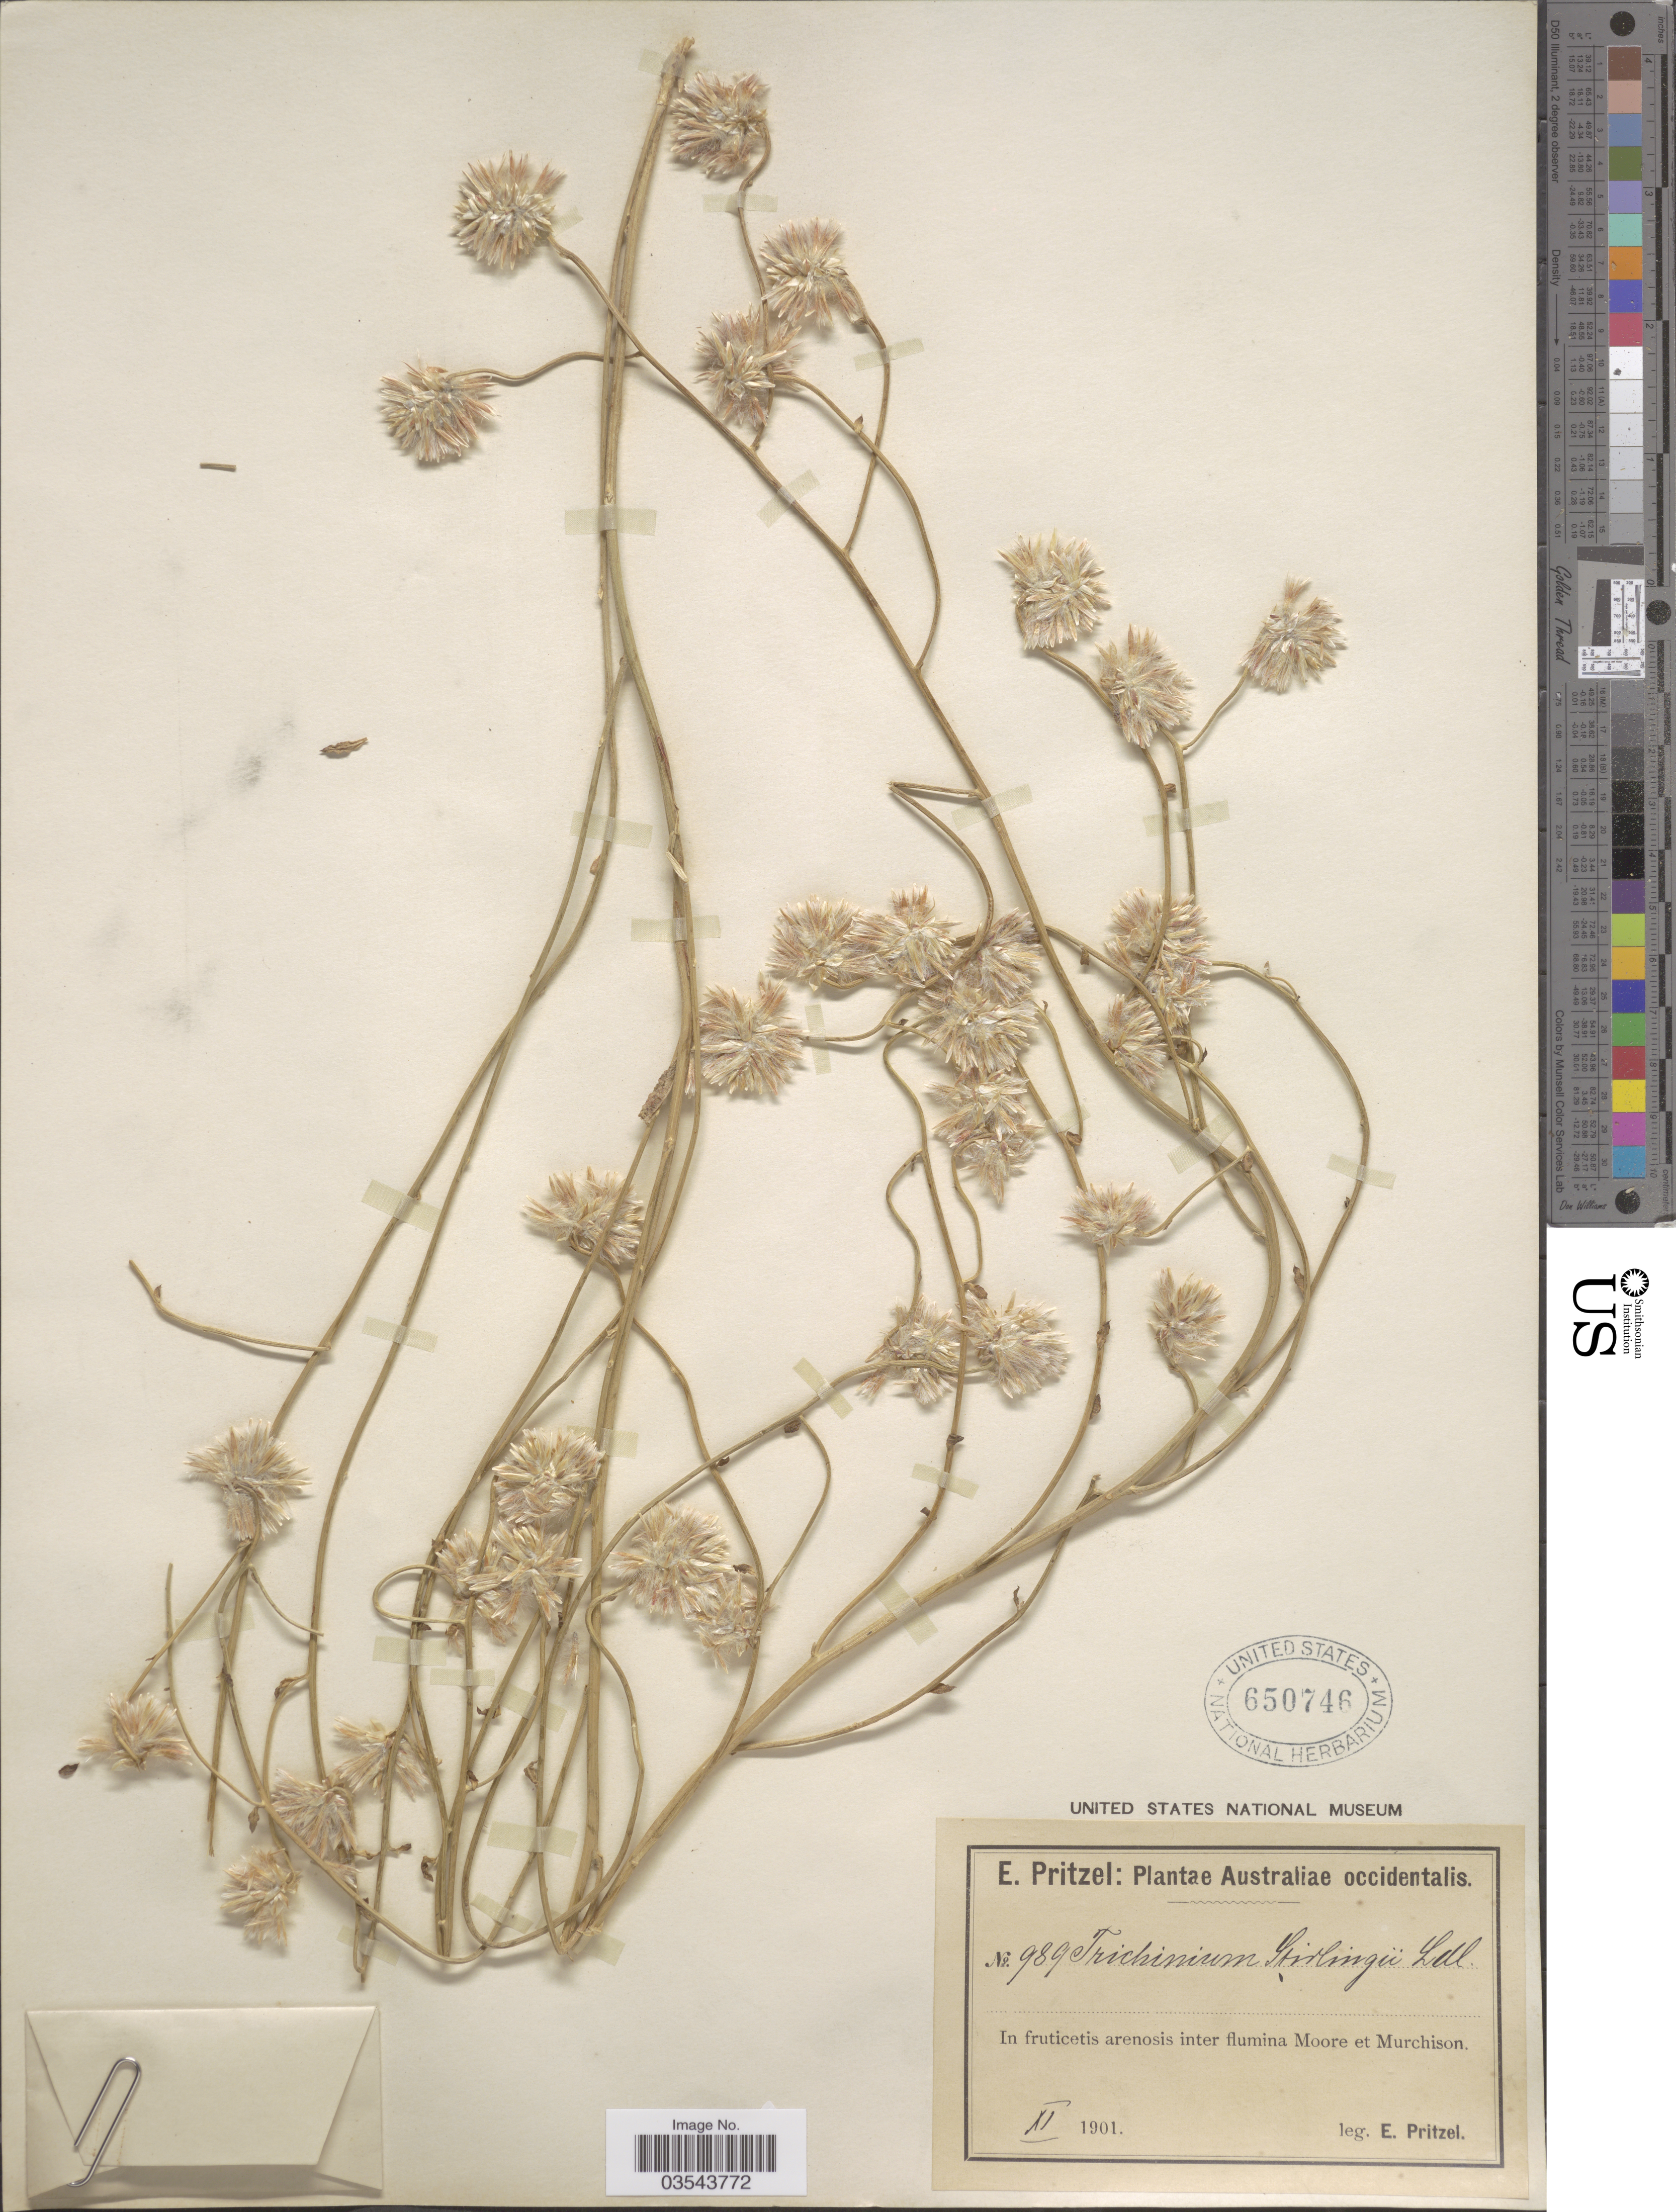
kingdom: Plantae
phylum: Tracheophyta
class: Magnoliopsida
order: Caryophyllales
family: Amaranthaceae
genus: Ptilotus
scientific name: Ptilotus stirlingii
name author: (Lindl.) F. Muell.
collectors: E. G. Pritzel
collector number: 989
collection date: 1901-11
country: Australia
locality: Australiae occidentalis. In fruticetis arenosis inter flumina Moore et Murchison.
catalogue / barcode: US 650746